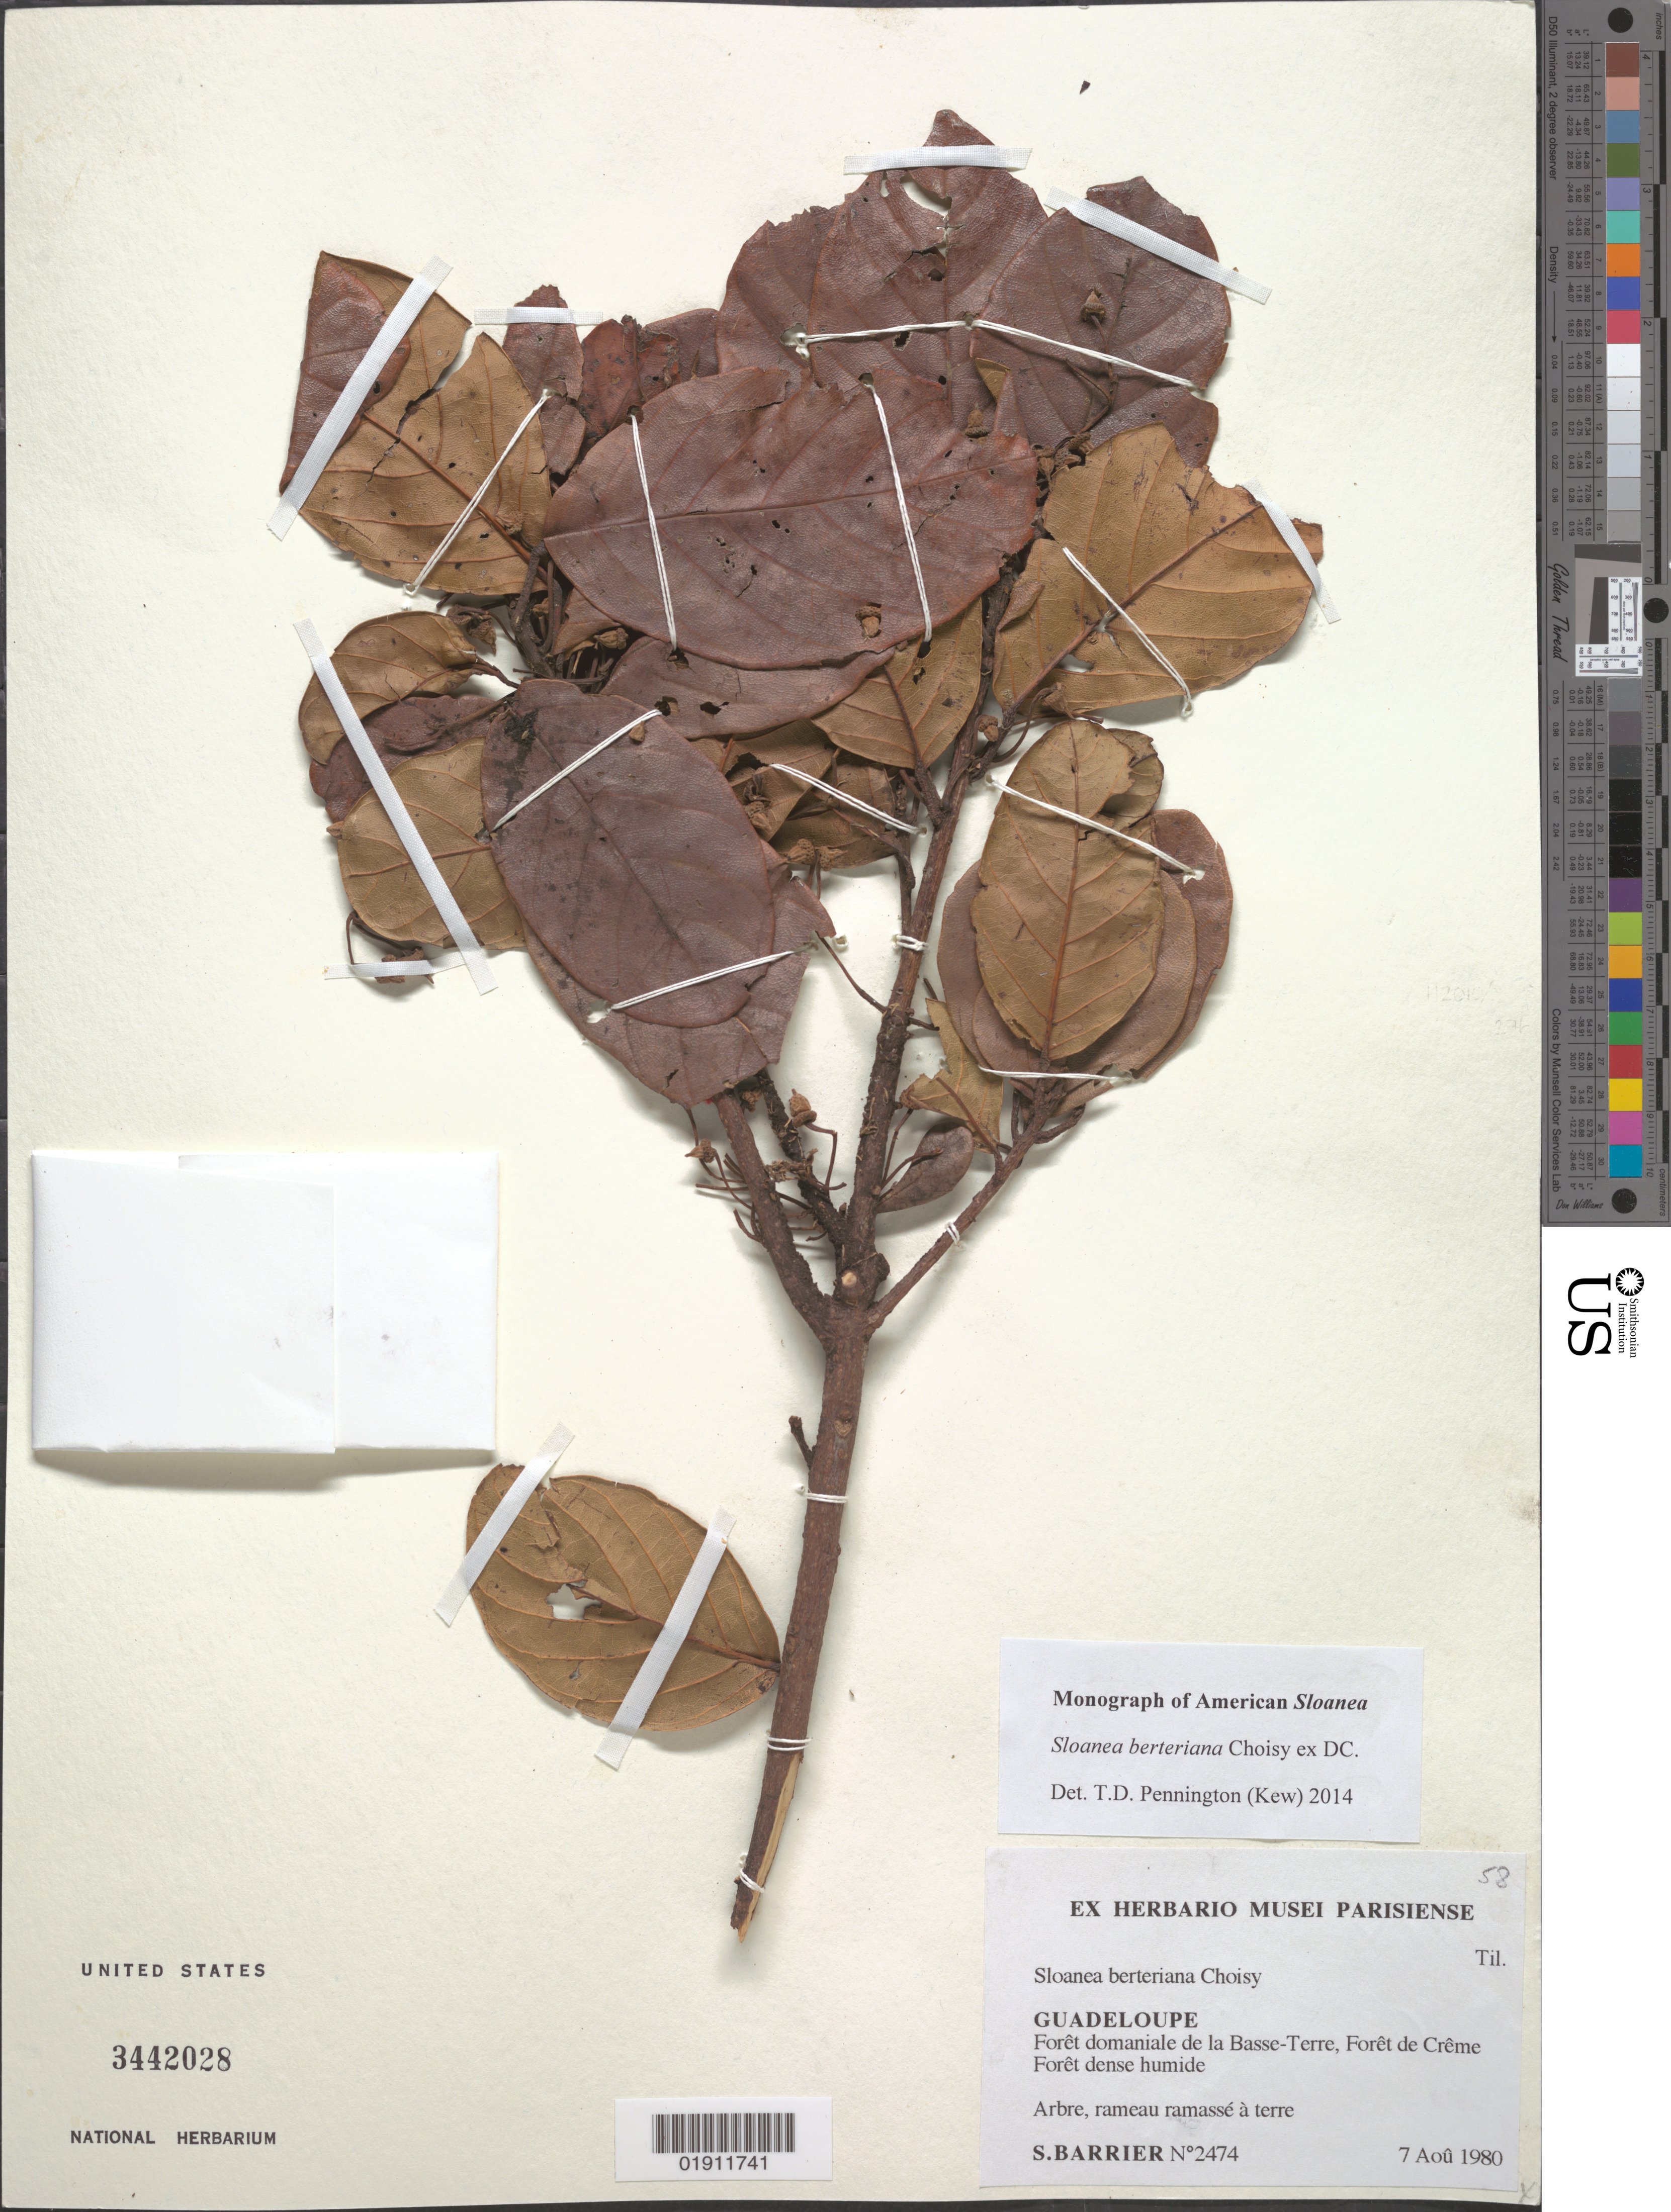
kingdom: Plantae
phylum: Tracheophyta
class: Magnoliopsida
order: Oxalidales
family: Elaeocarpaceae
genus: Sloanea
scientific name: Sloanea berteroana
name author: Choisy ex DC.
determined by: Pennington, T. D., (K)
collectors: S. Barrier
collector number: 2474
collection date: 1980-08-07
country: Guadeloupe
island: Basse-Terre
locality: Forêt de Crême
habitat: Forêt dense humide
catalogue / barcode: US 3442028